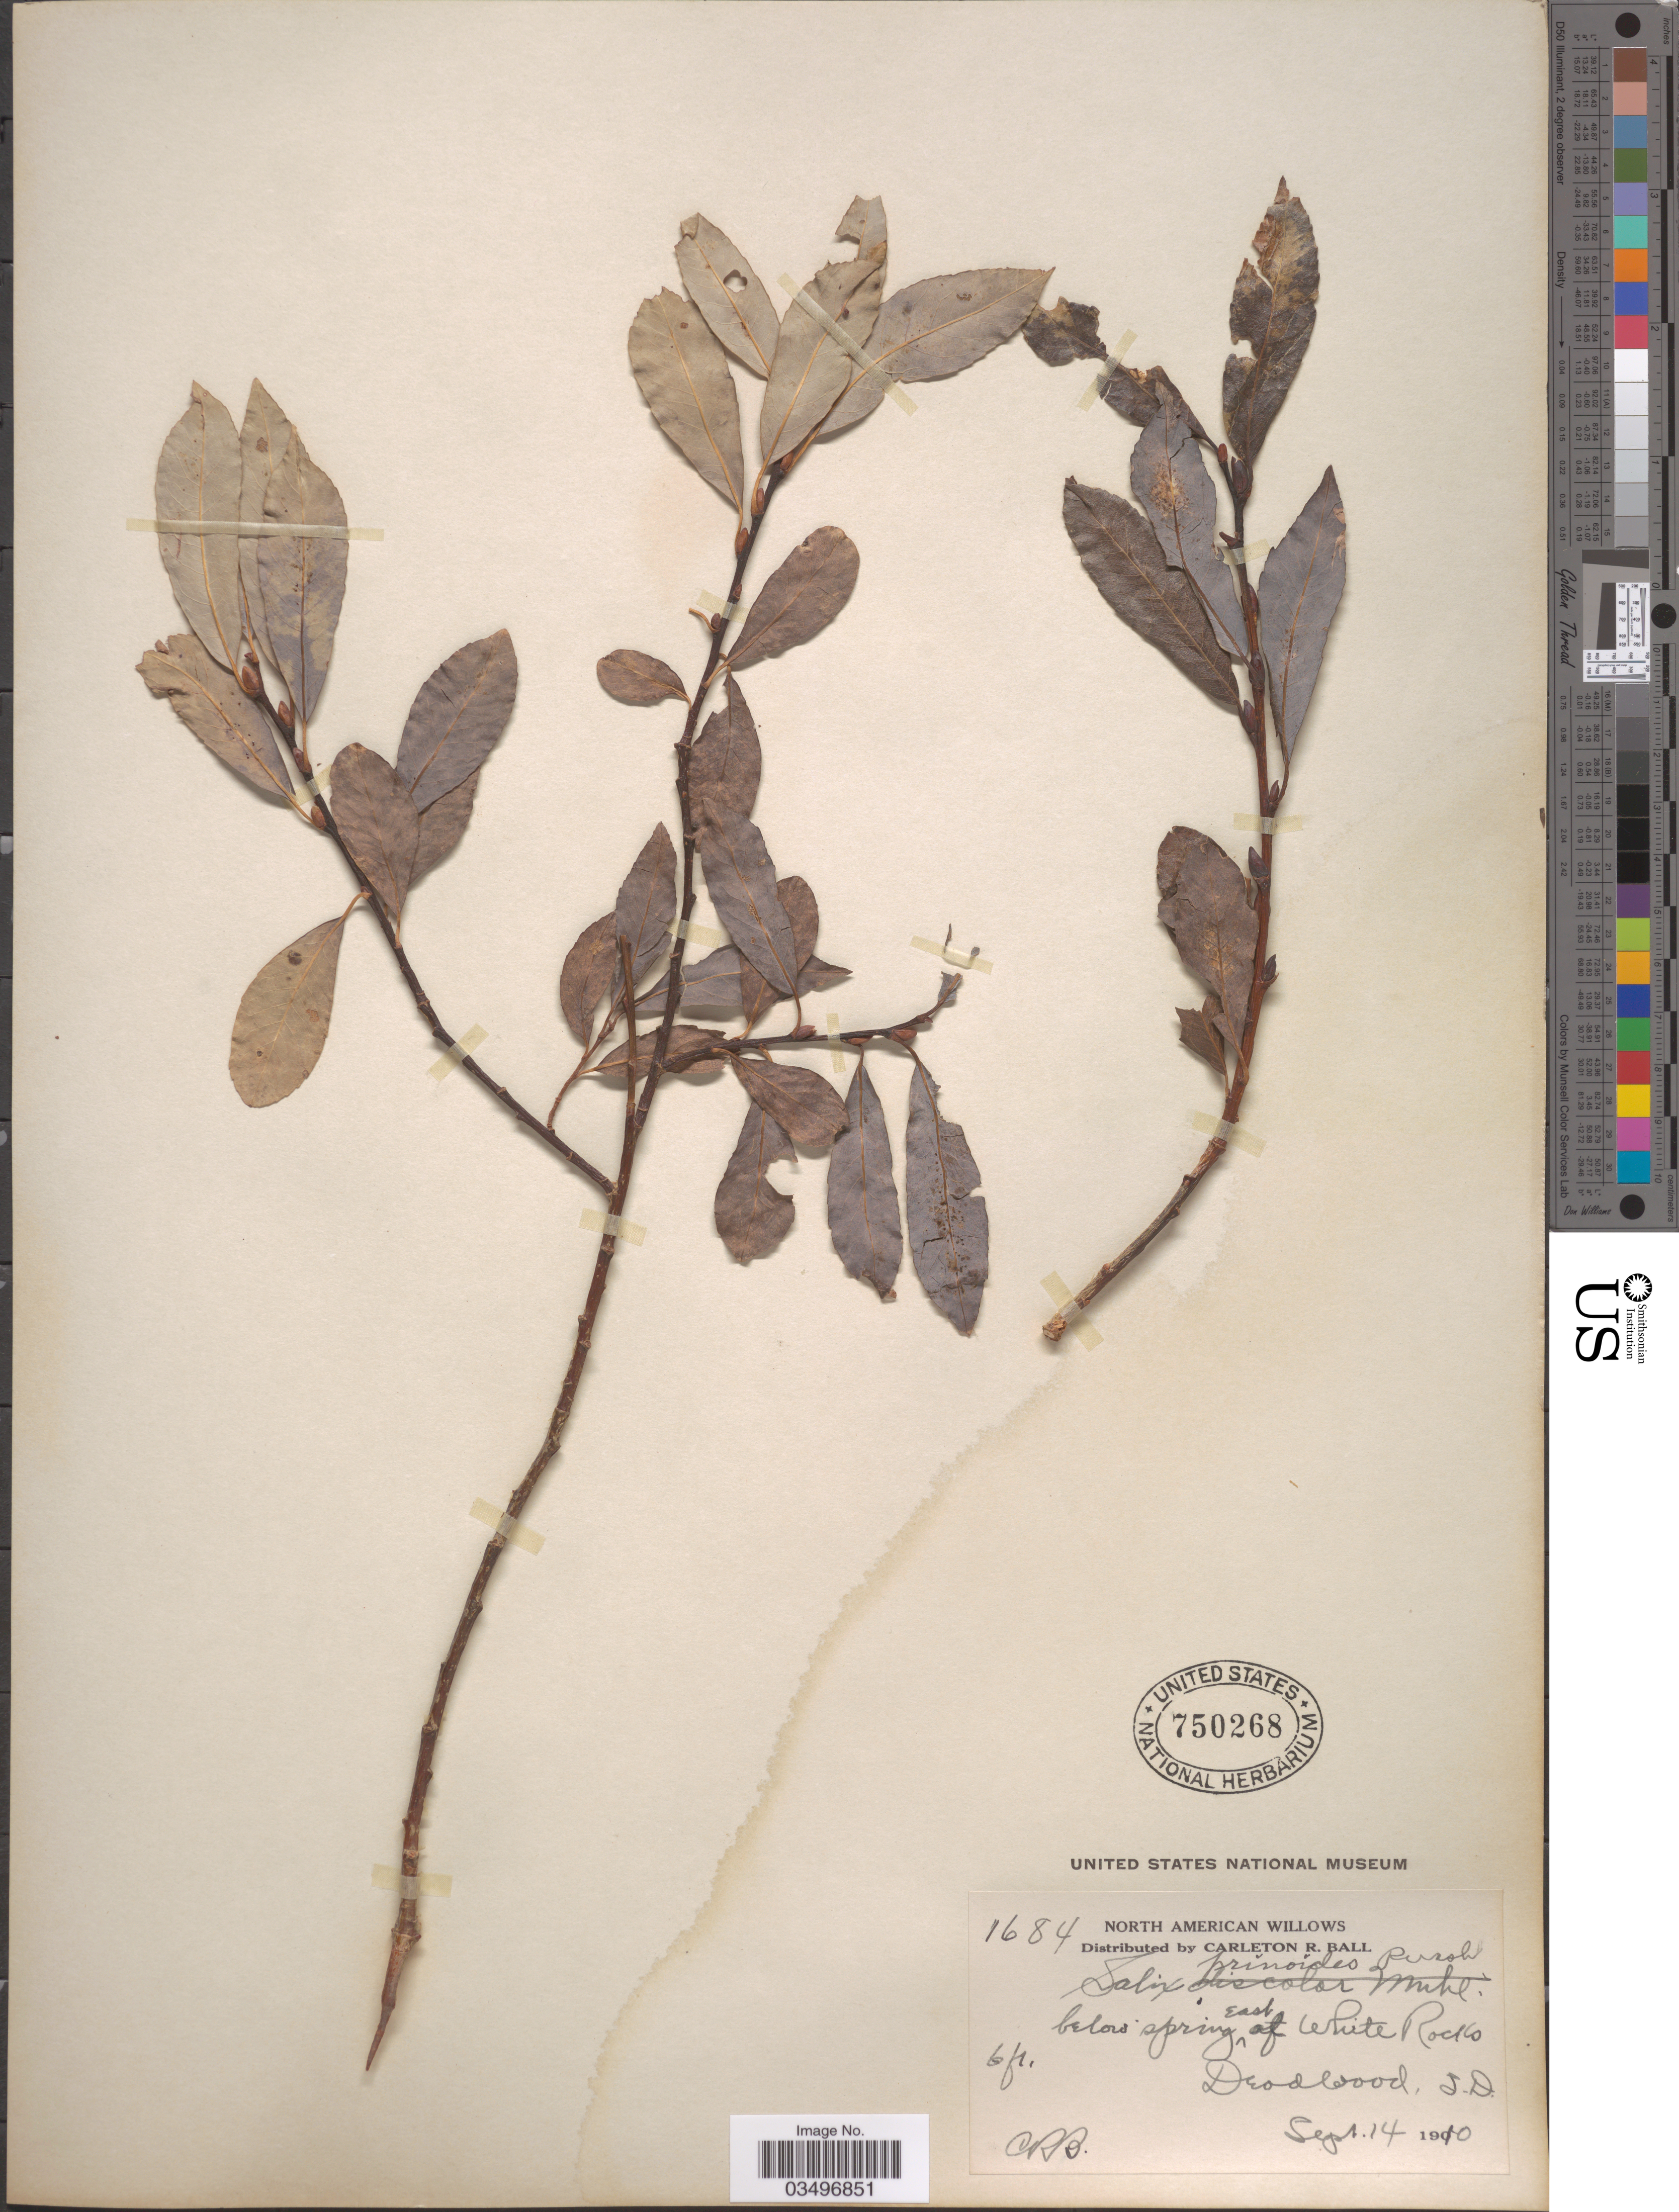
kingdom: Plantae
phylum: Tracheophyta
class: Magnoliopsida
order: Malpighiales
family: Salicaceae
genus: Salix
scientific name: Salix discolor var. prinoides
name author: (Pursh) Andersson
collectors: C. R. Ball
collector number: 1684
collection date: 1910-09-14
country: United States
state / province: South Dakota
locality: Below spring east of White Rocks. Deadwood.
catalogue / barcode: US 750268